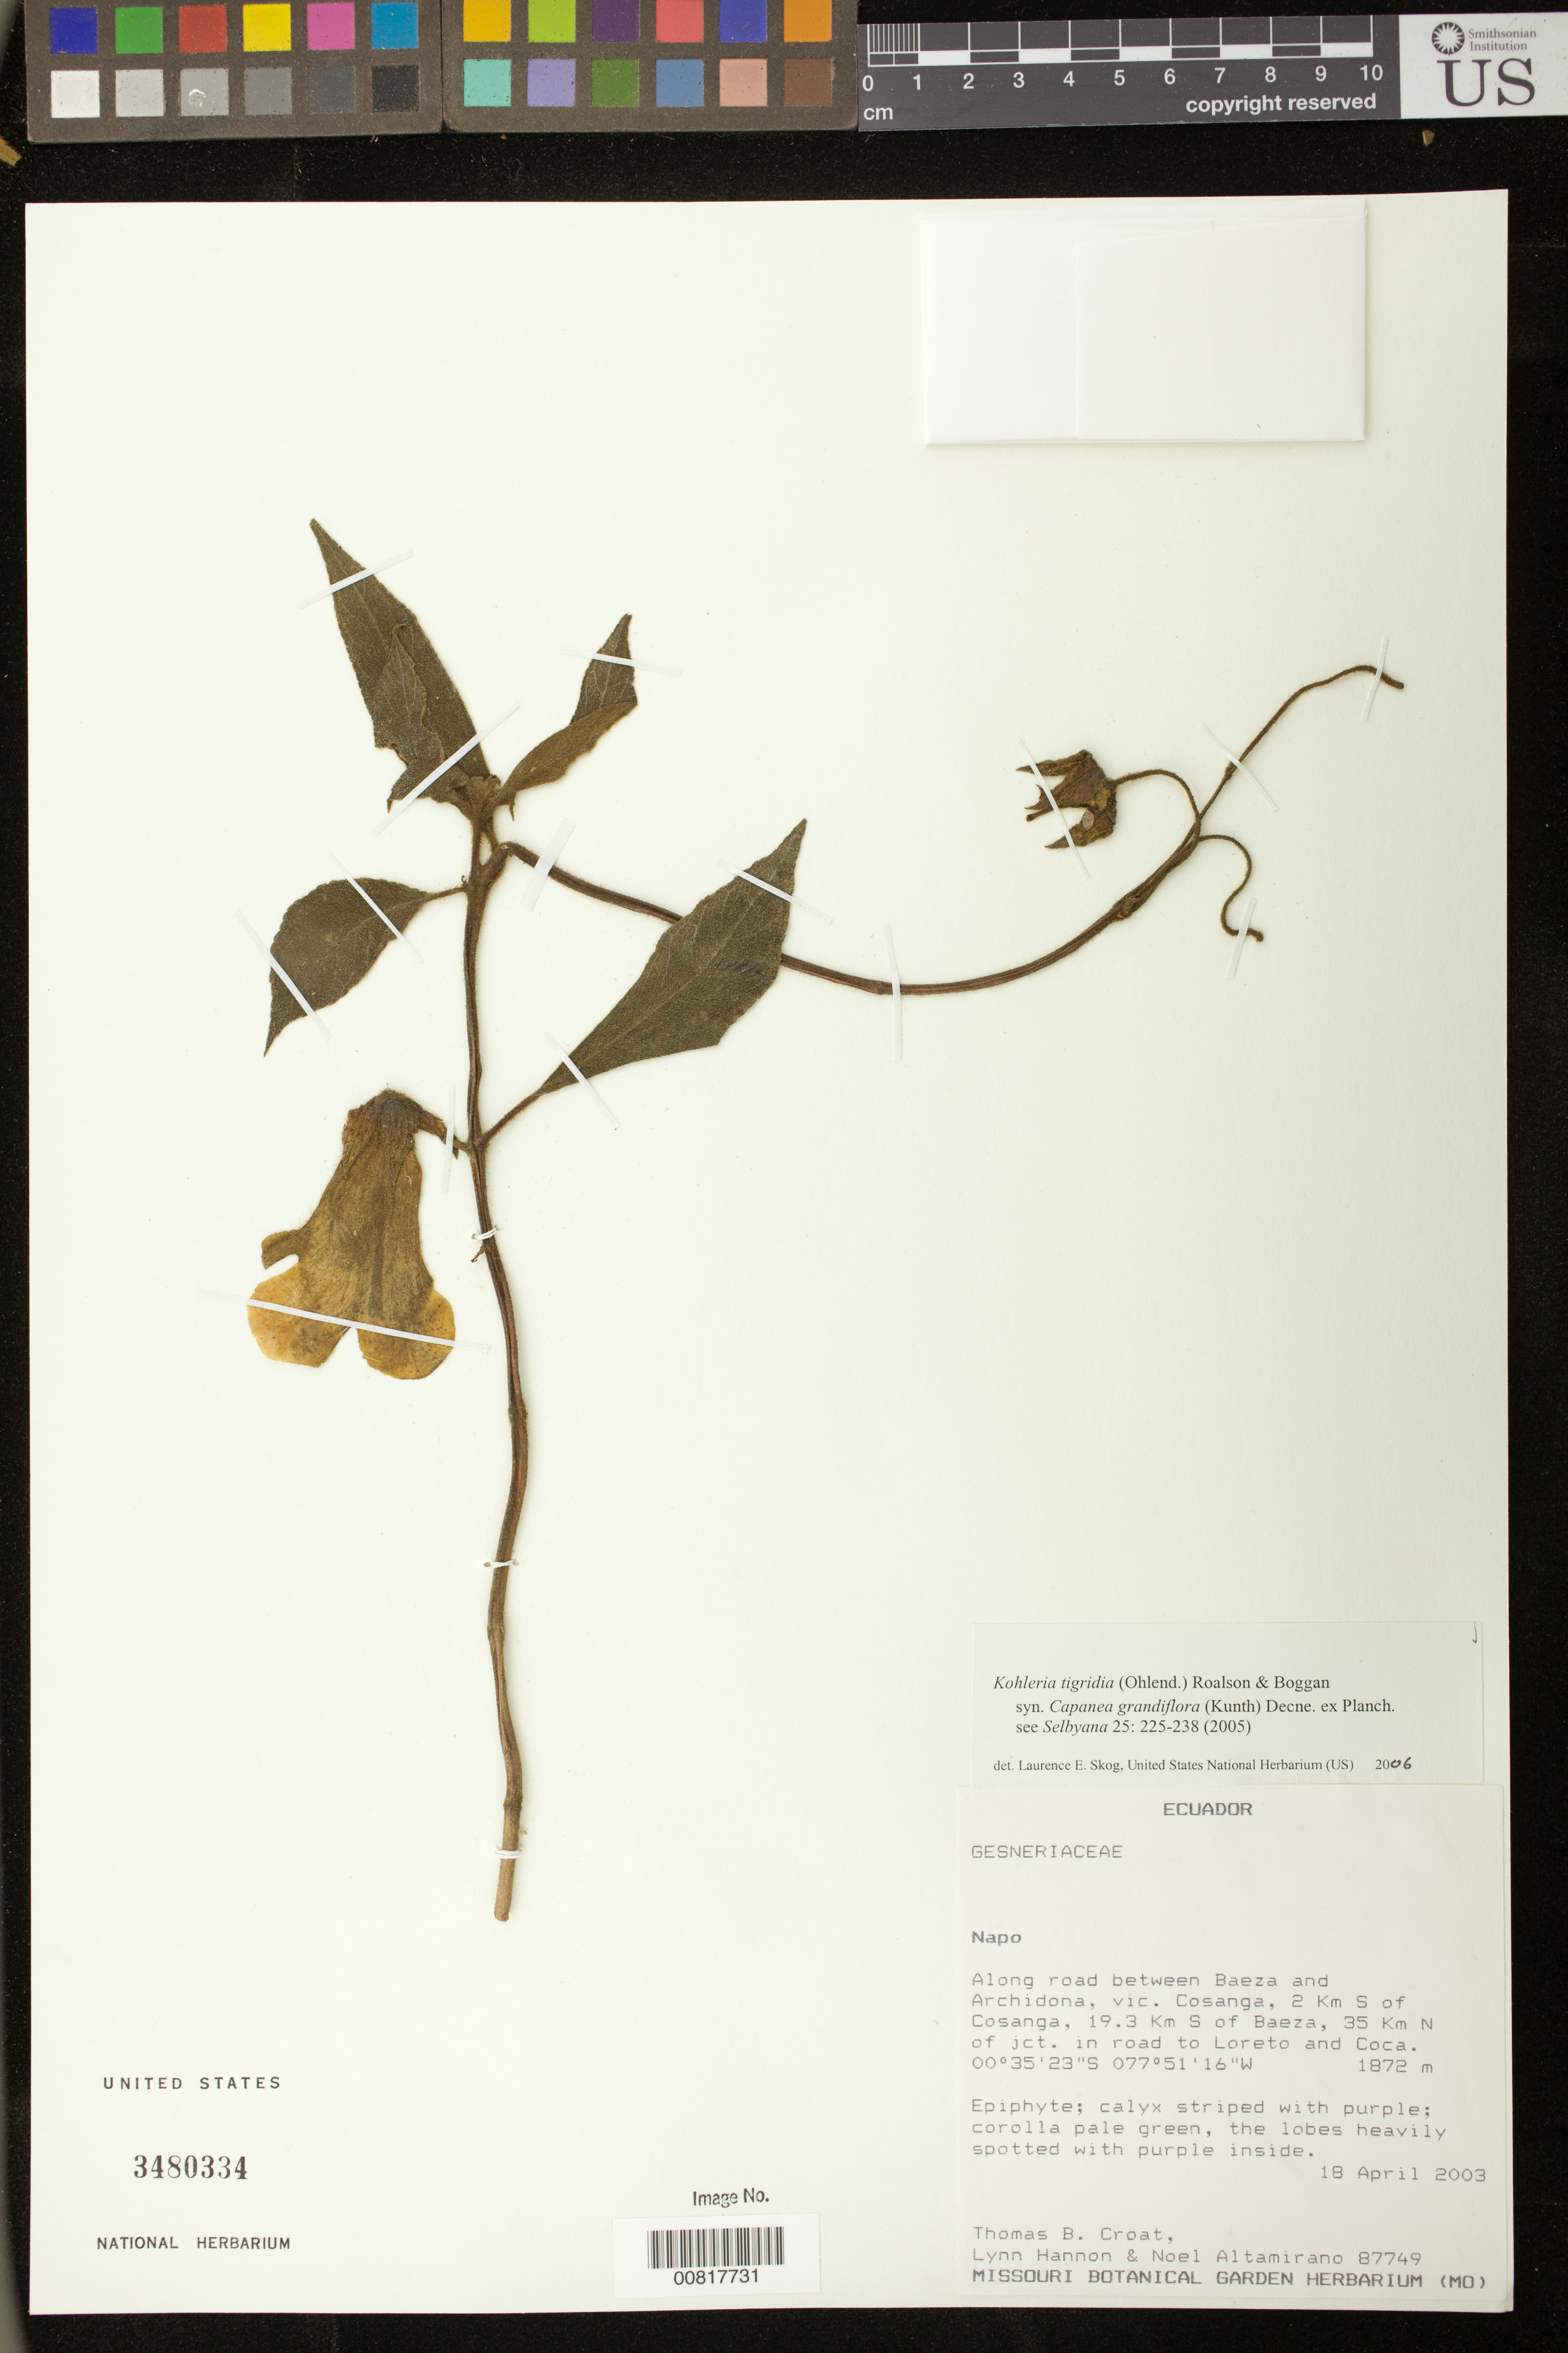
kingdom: Plantae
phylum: Tracheophyta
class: Magnoliopsida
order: Lamiales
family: Gesneriaceae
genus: Kohleria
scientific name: Kohleria tigridia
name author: (Ohlend.) Roalson & Boggan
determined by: Skog, Laurence E.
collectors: T. B. Croat, L. Hannon & N. Altamirano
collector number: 87749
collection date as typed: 18 Apr 2003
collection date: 2003-04-18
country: Ecuador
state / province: Napo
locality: Along road between Baeza and Archidona, vic. Cosanga, 2 km S of Cosanga, 19.3 km S of Baeza, 35 km N of jct. in road to Loreto and Coca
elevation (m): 1872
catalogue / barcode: US 3480334